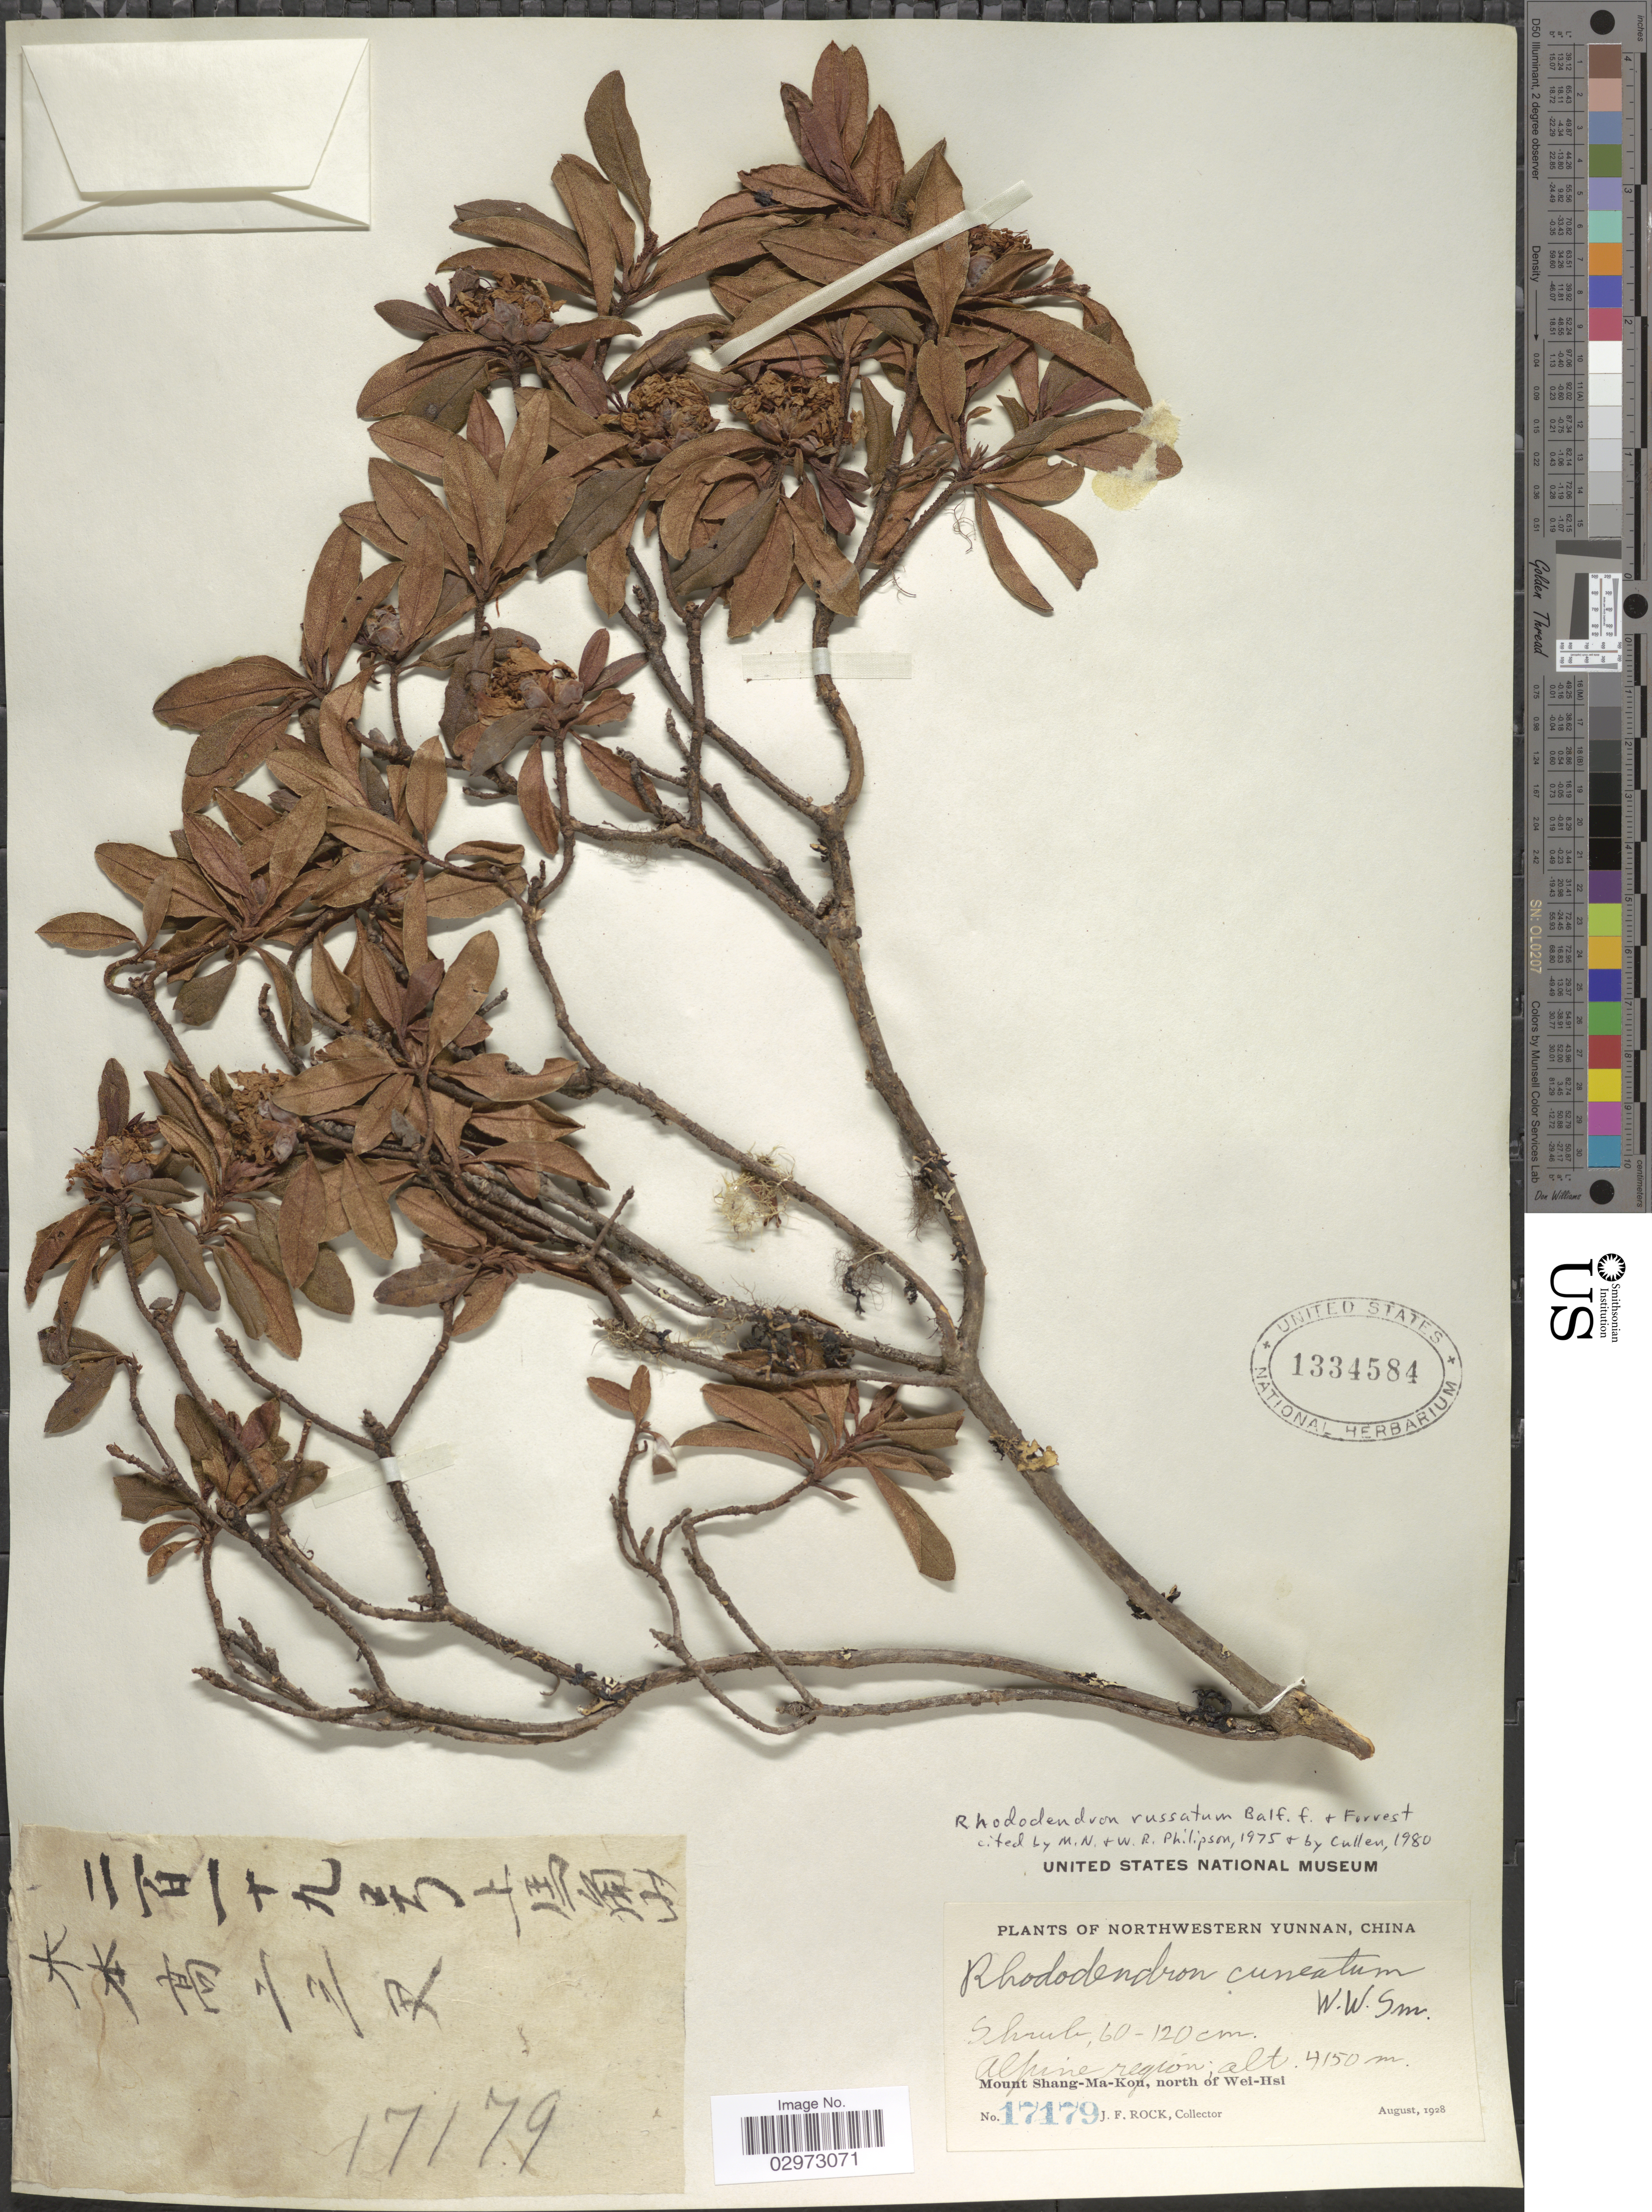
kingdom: Plantae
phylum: Tracheophyta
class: Magnoliopsida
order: Ericales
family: Ericaceae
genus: Rhododendron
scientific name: Rhododendron russatum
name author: Balf. f. & Forrest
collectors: J. Rock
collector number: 17179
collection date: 1928-08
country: China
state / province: Yunnan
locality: Northwestern Yunnan. Alpine region. Mount Shang-Ma-Kou, north of Wei-Hsi.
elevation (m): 4150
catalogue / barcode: US 1334584